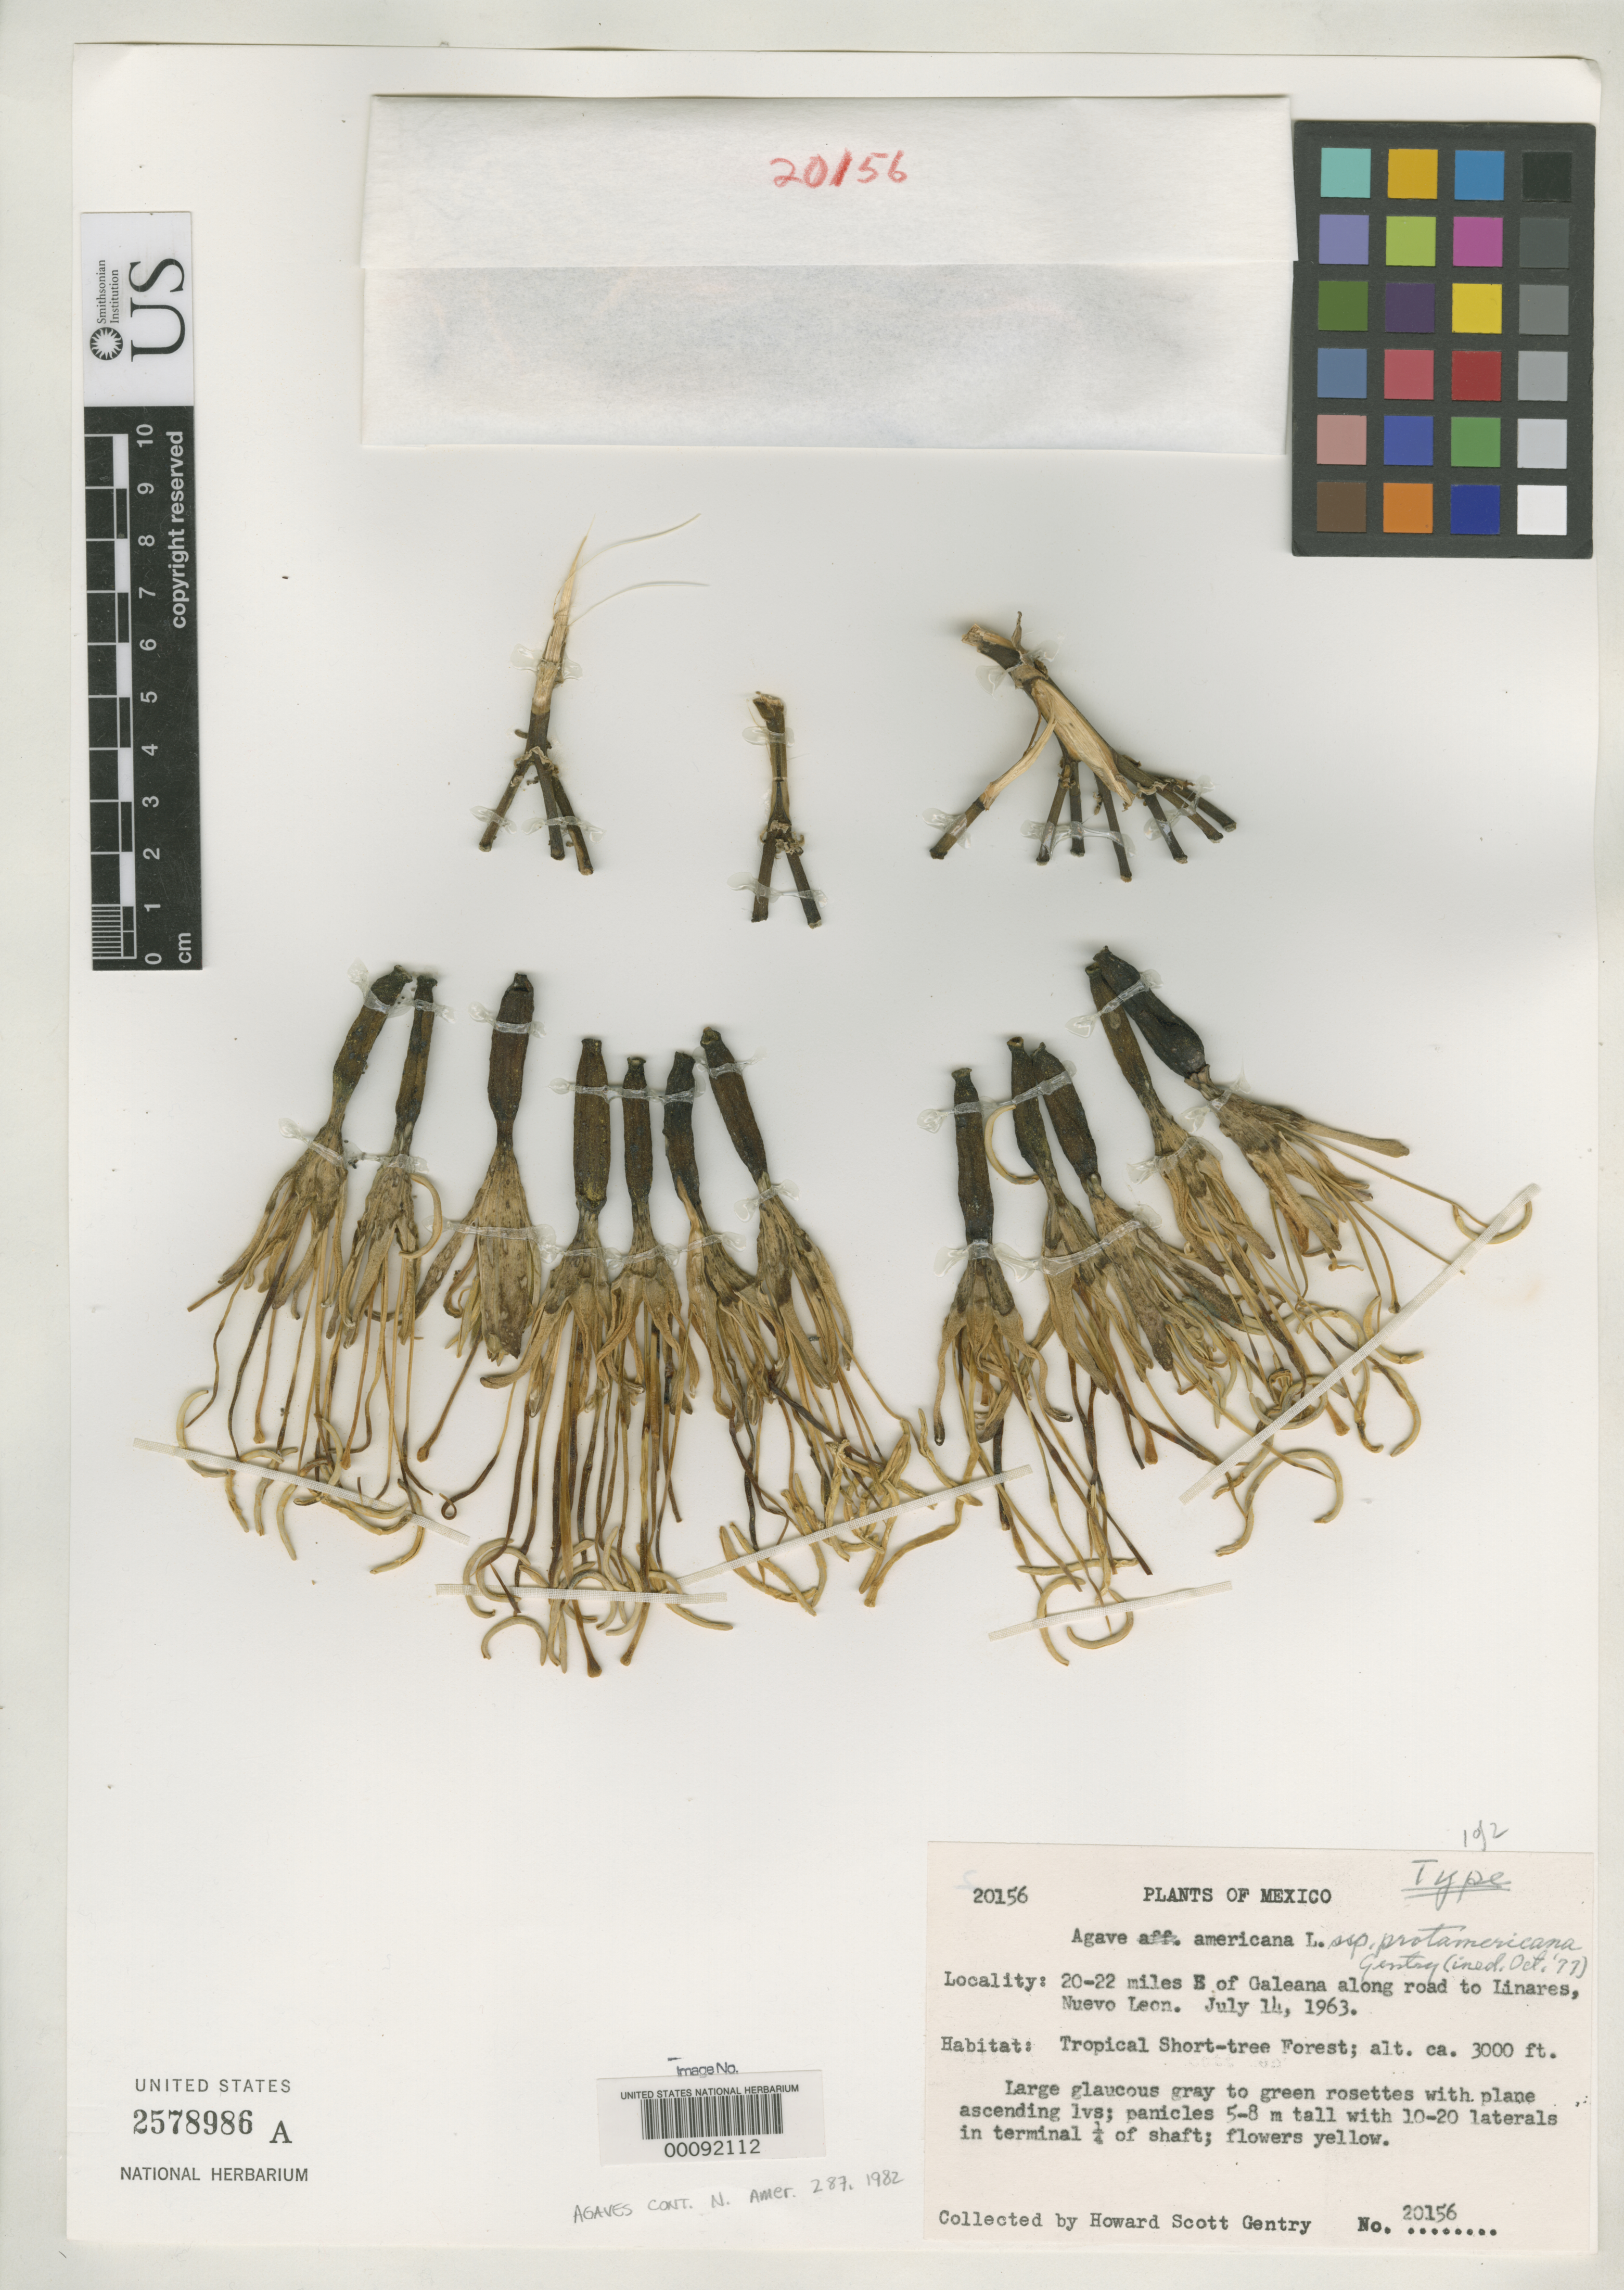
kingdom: Plantae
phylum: Tracheophyta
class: Liliopsida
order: Asparagales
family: Asparagaceae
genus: Agave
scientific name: Agave americana subsp. protamericana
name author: Gentry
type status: Holotype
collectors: H. S. Gentry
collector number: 20156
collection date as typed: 14 Jul 1963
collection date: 1963-07-14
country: Mexico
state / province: Nuevo León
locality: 20-22 mi E of Galeana along road to Linares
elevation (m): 914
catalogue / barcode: US 2578986